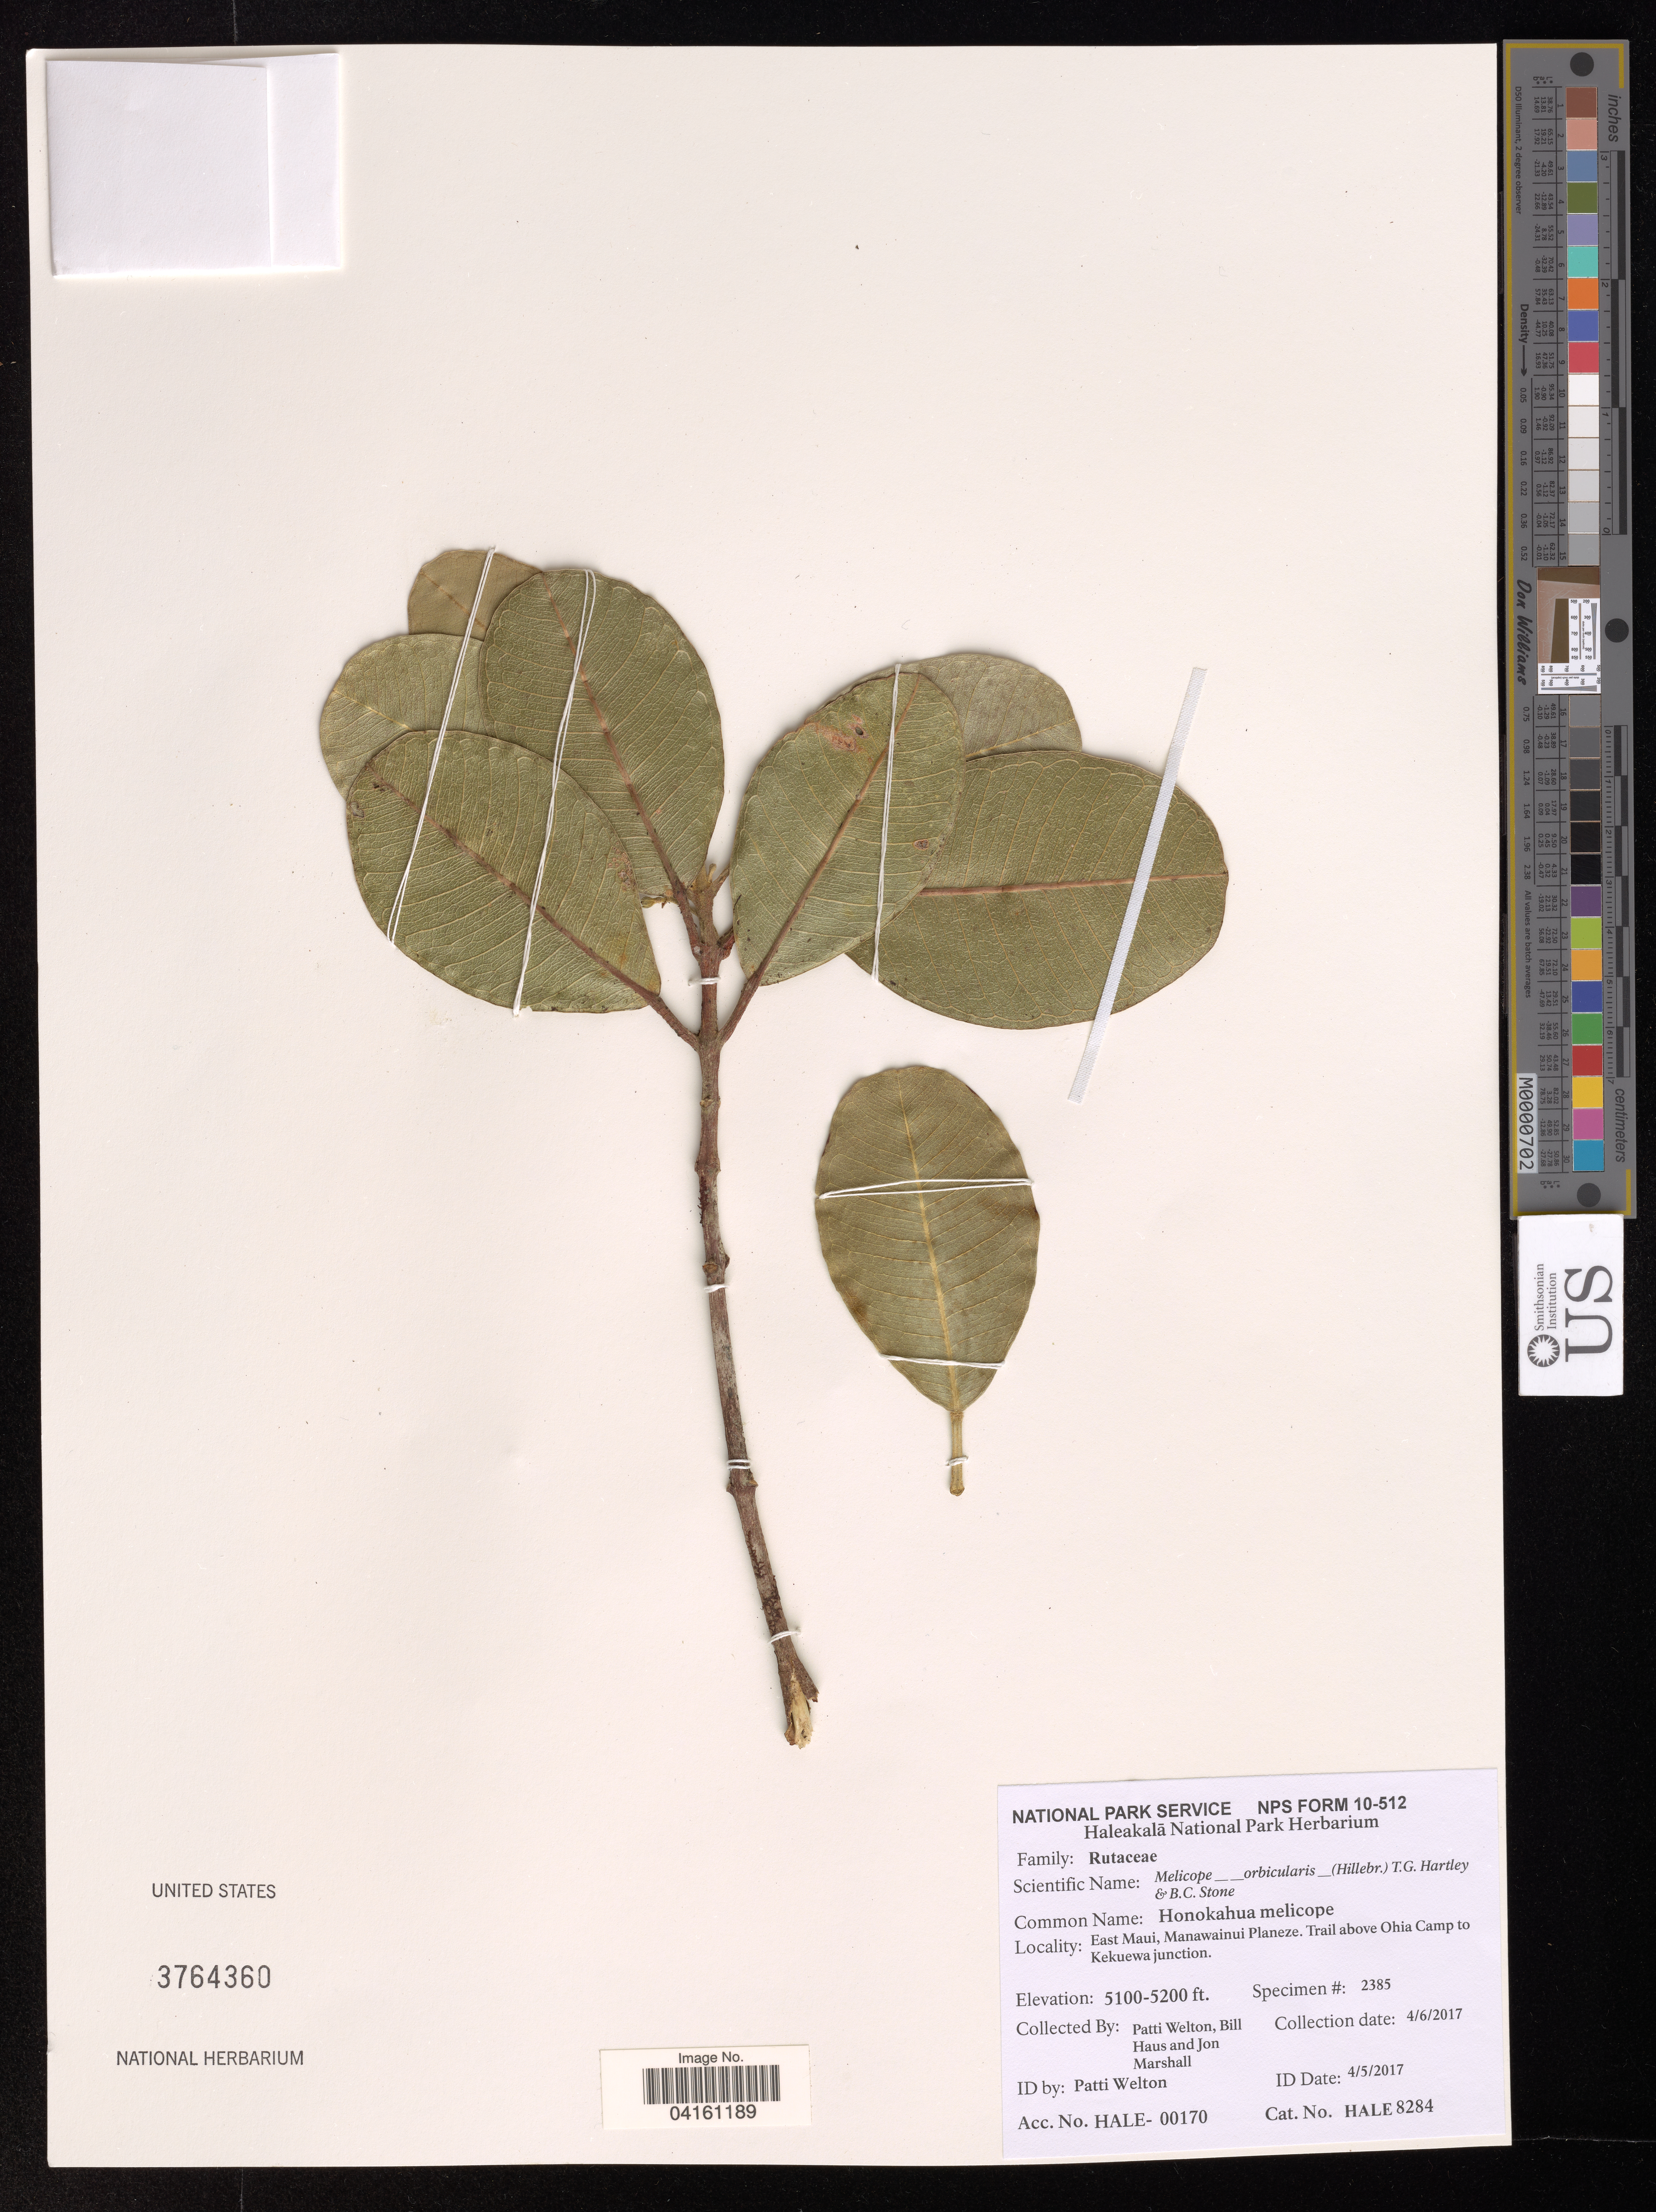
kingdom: Plantae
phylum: Tracheophyta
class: Magnoliopsida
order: Sapindales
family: Rutaceae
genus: Melicope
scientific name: Melicope orbicularis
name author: (Hillebr.) T.G. Hartley & B.C. Stone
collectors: P. Welton, B. Haus & J. Marshal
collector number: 2385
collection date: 2017-04-06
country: United States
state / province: Hawaii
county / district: Maui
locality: East Maui, Manawainui Planeze. Trail above Ohia Camp to Kekuewa junction.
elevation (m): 1554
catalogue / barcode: US 3764360